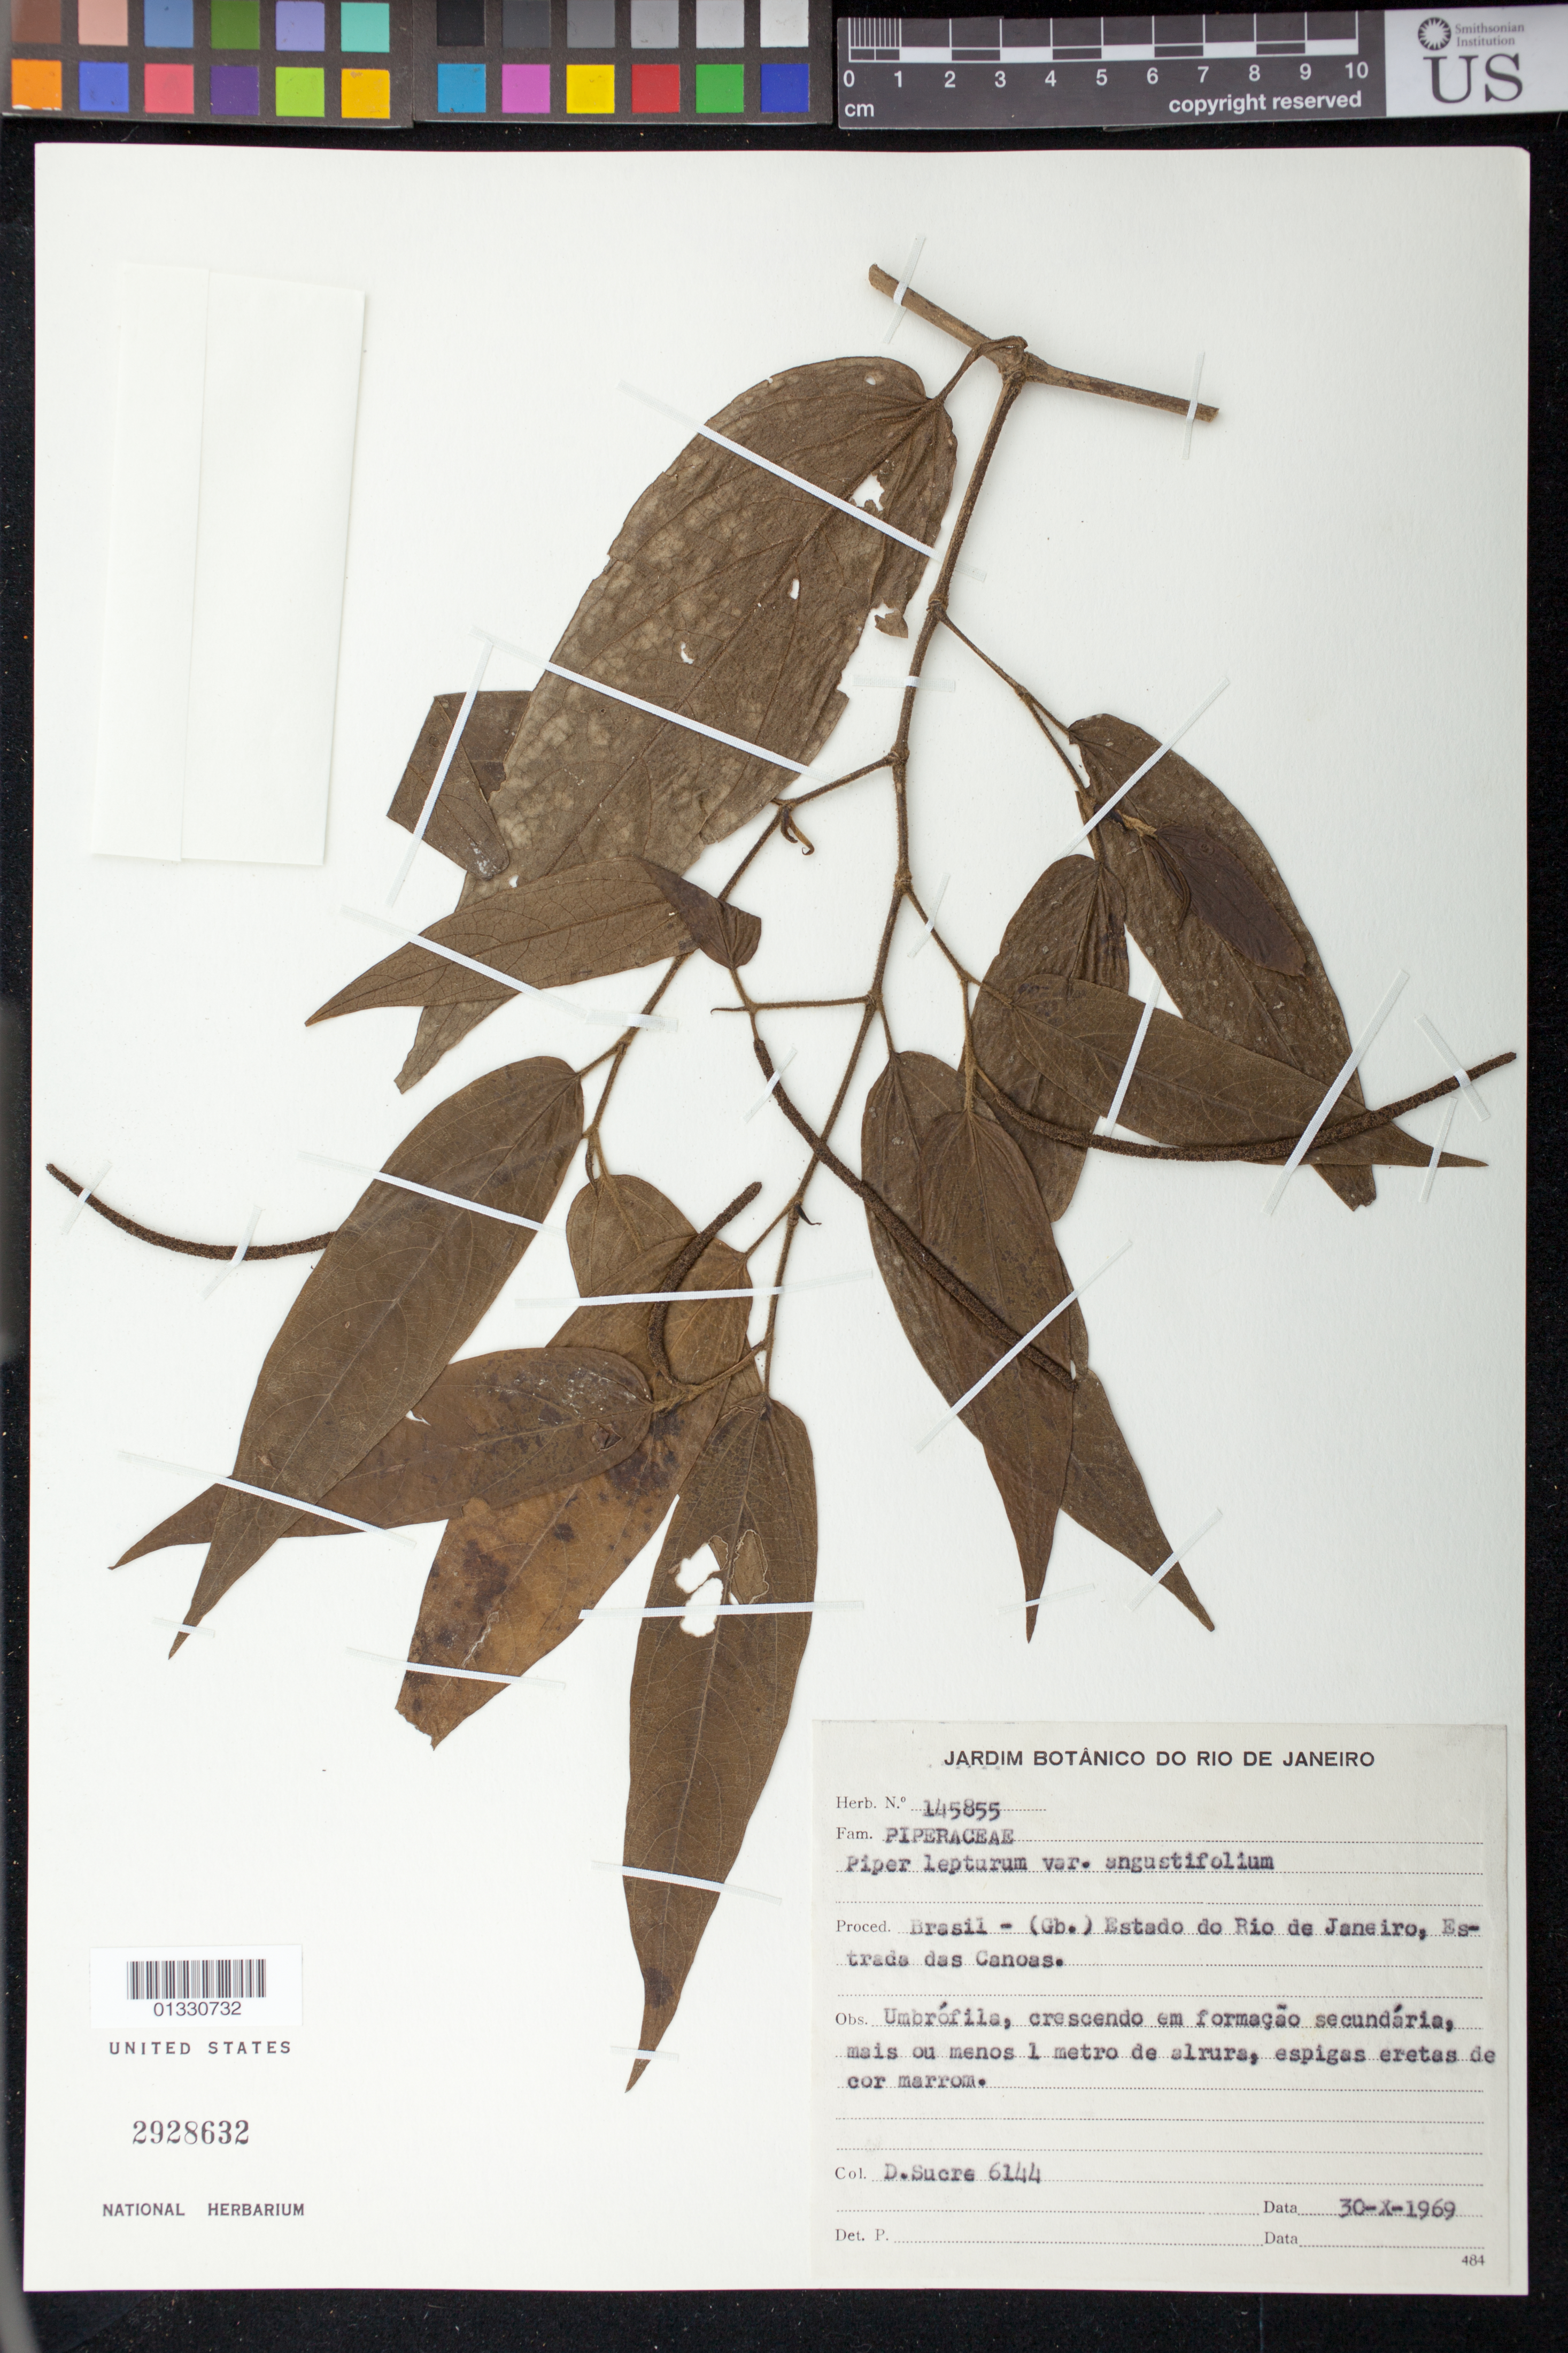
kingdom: Plantae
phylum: Tracheophyta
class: Magnoliopsida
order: Piperales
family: Piperaceae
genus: Piper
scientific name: Piper lepturum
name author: Kunth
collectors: D. Sucre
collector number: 6144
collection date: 1969-10-30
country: Brazil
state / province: Rio de Janeiro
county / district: Rio de Janeiro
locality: Estrada das Canoas.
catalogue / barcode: US 2928632